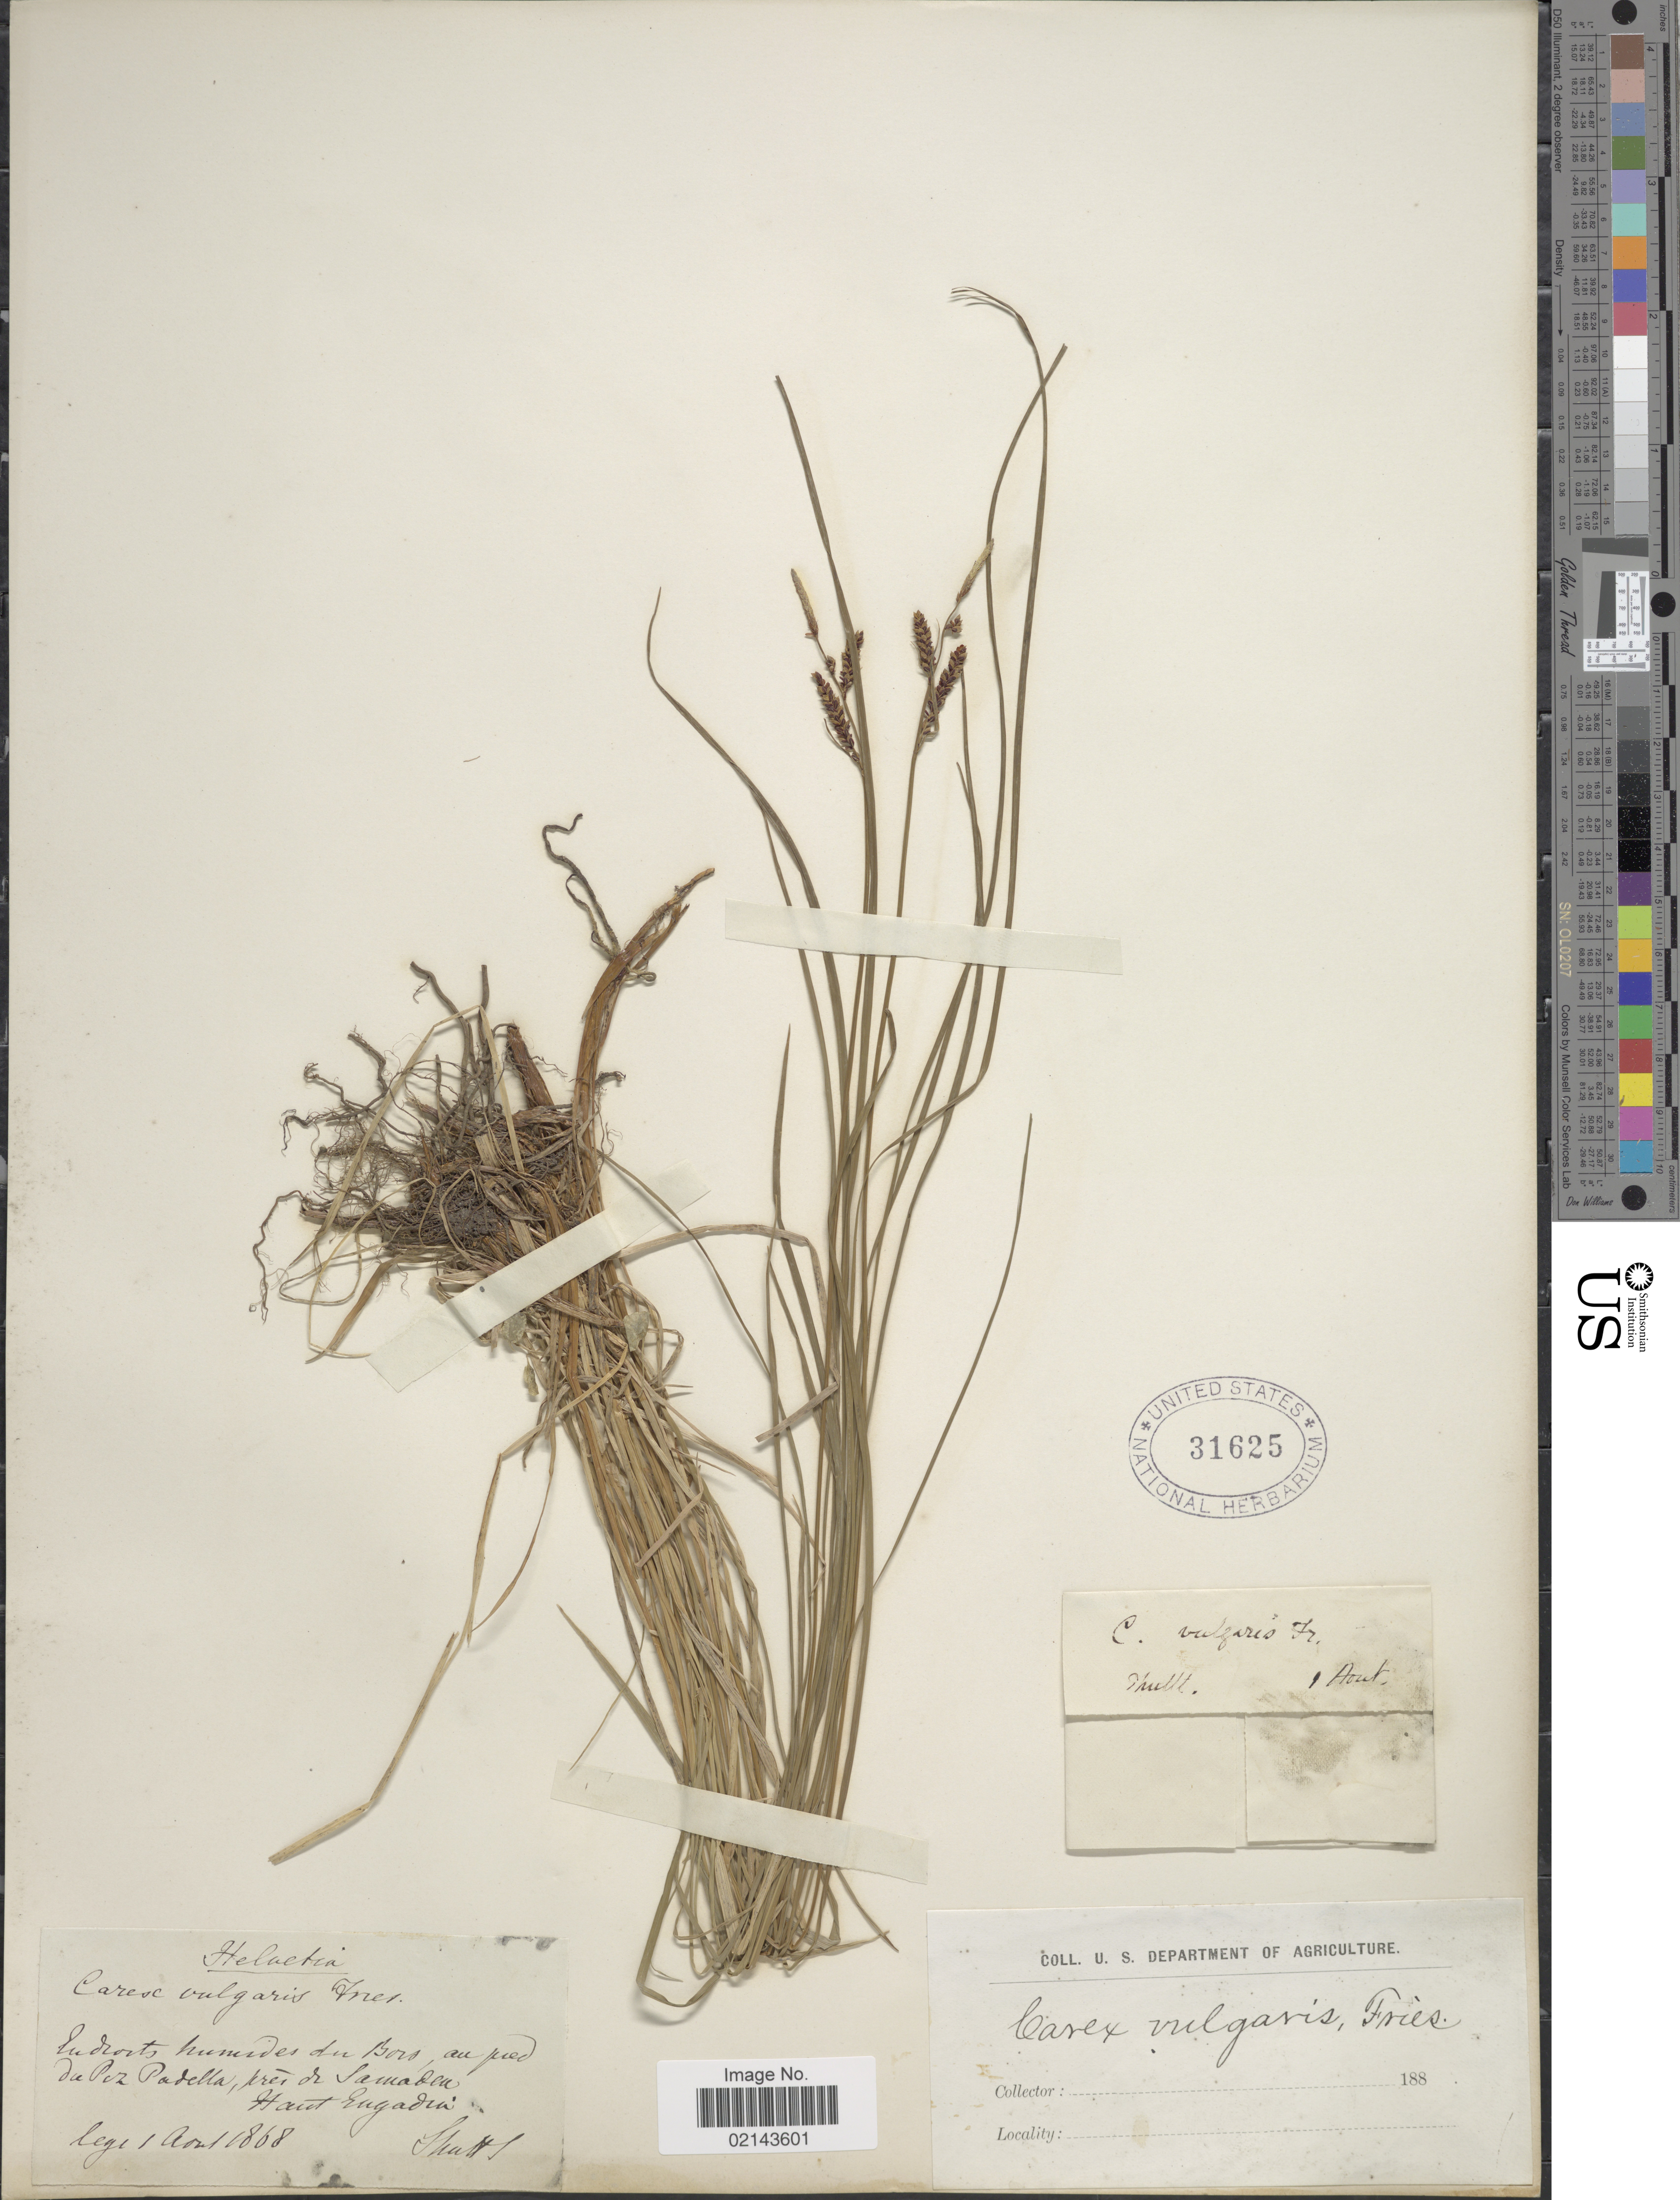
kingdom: Plantae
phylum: Tracheophyta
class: Liliopsida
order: Poales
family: Cyperaceae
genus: Carex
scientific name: Carex nigra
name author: (L.) Reichard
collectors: -. Shultz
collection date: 1868-08-01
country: Switzerland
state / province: Graubunden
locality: Helvetia. Endroits humides du Bord, au pied du Piz Padella, prés de Samaden, Haut Engadin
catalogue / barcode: US 31625